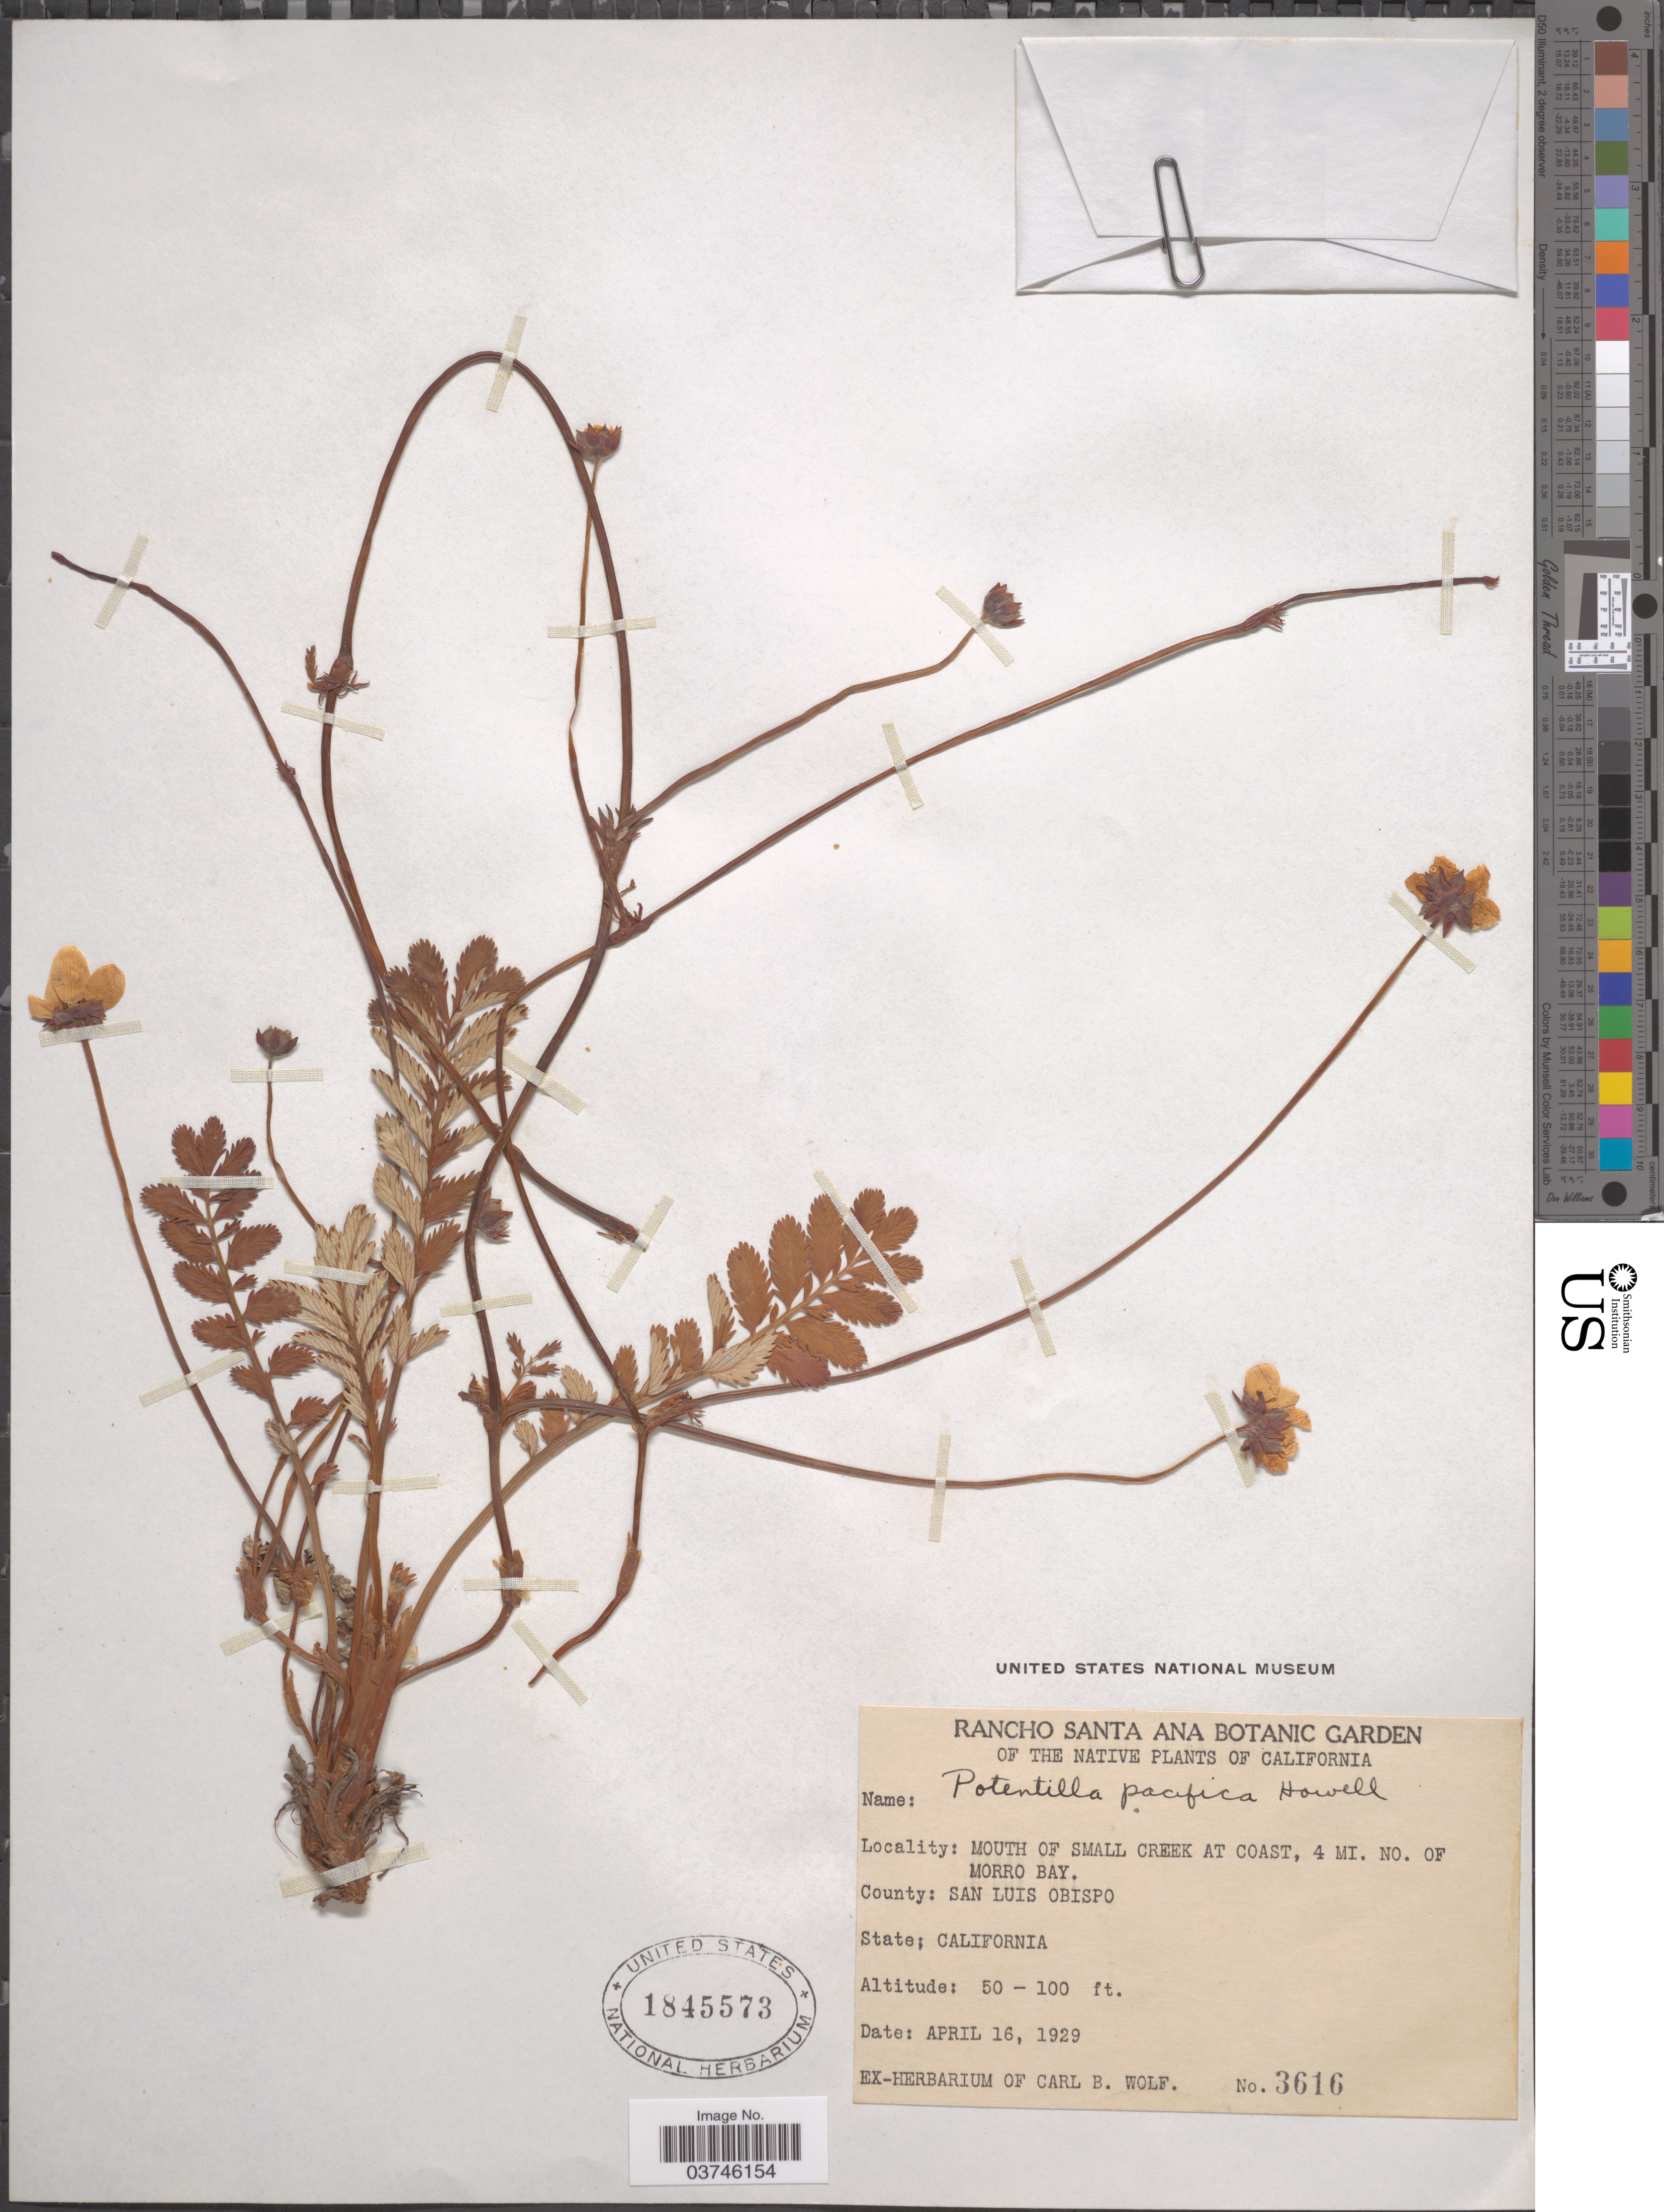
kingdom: Plantae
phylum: Tracheophyta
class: Magnoliopsida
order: Rosales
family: Rosaceae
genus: Argentina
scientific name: Argentina pacifica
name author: (Howell) Rydb.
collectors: ex herb. Carl B. Wolf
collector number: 3616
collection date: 1929-04-16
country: United States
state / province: California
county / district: San Luis Obispo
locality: Mouth of Small Creek at Coast, 4 mi. NO. of Morro Bay. County: San Luis Obispo.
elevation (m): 15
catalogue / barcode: US 1845573